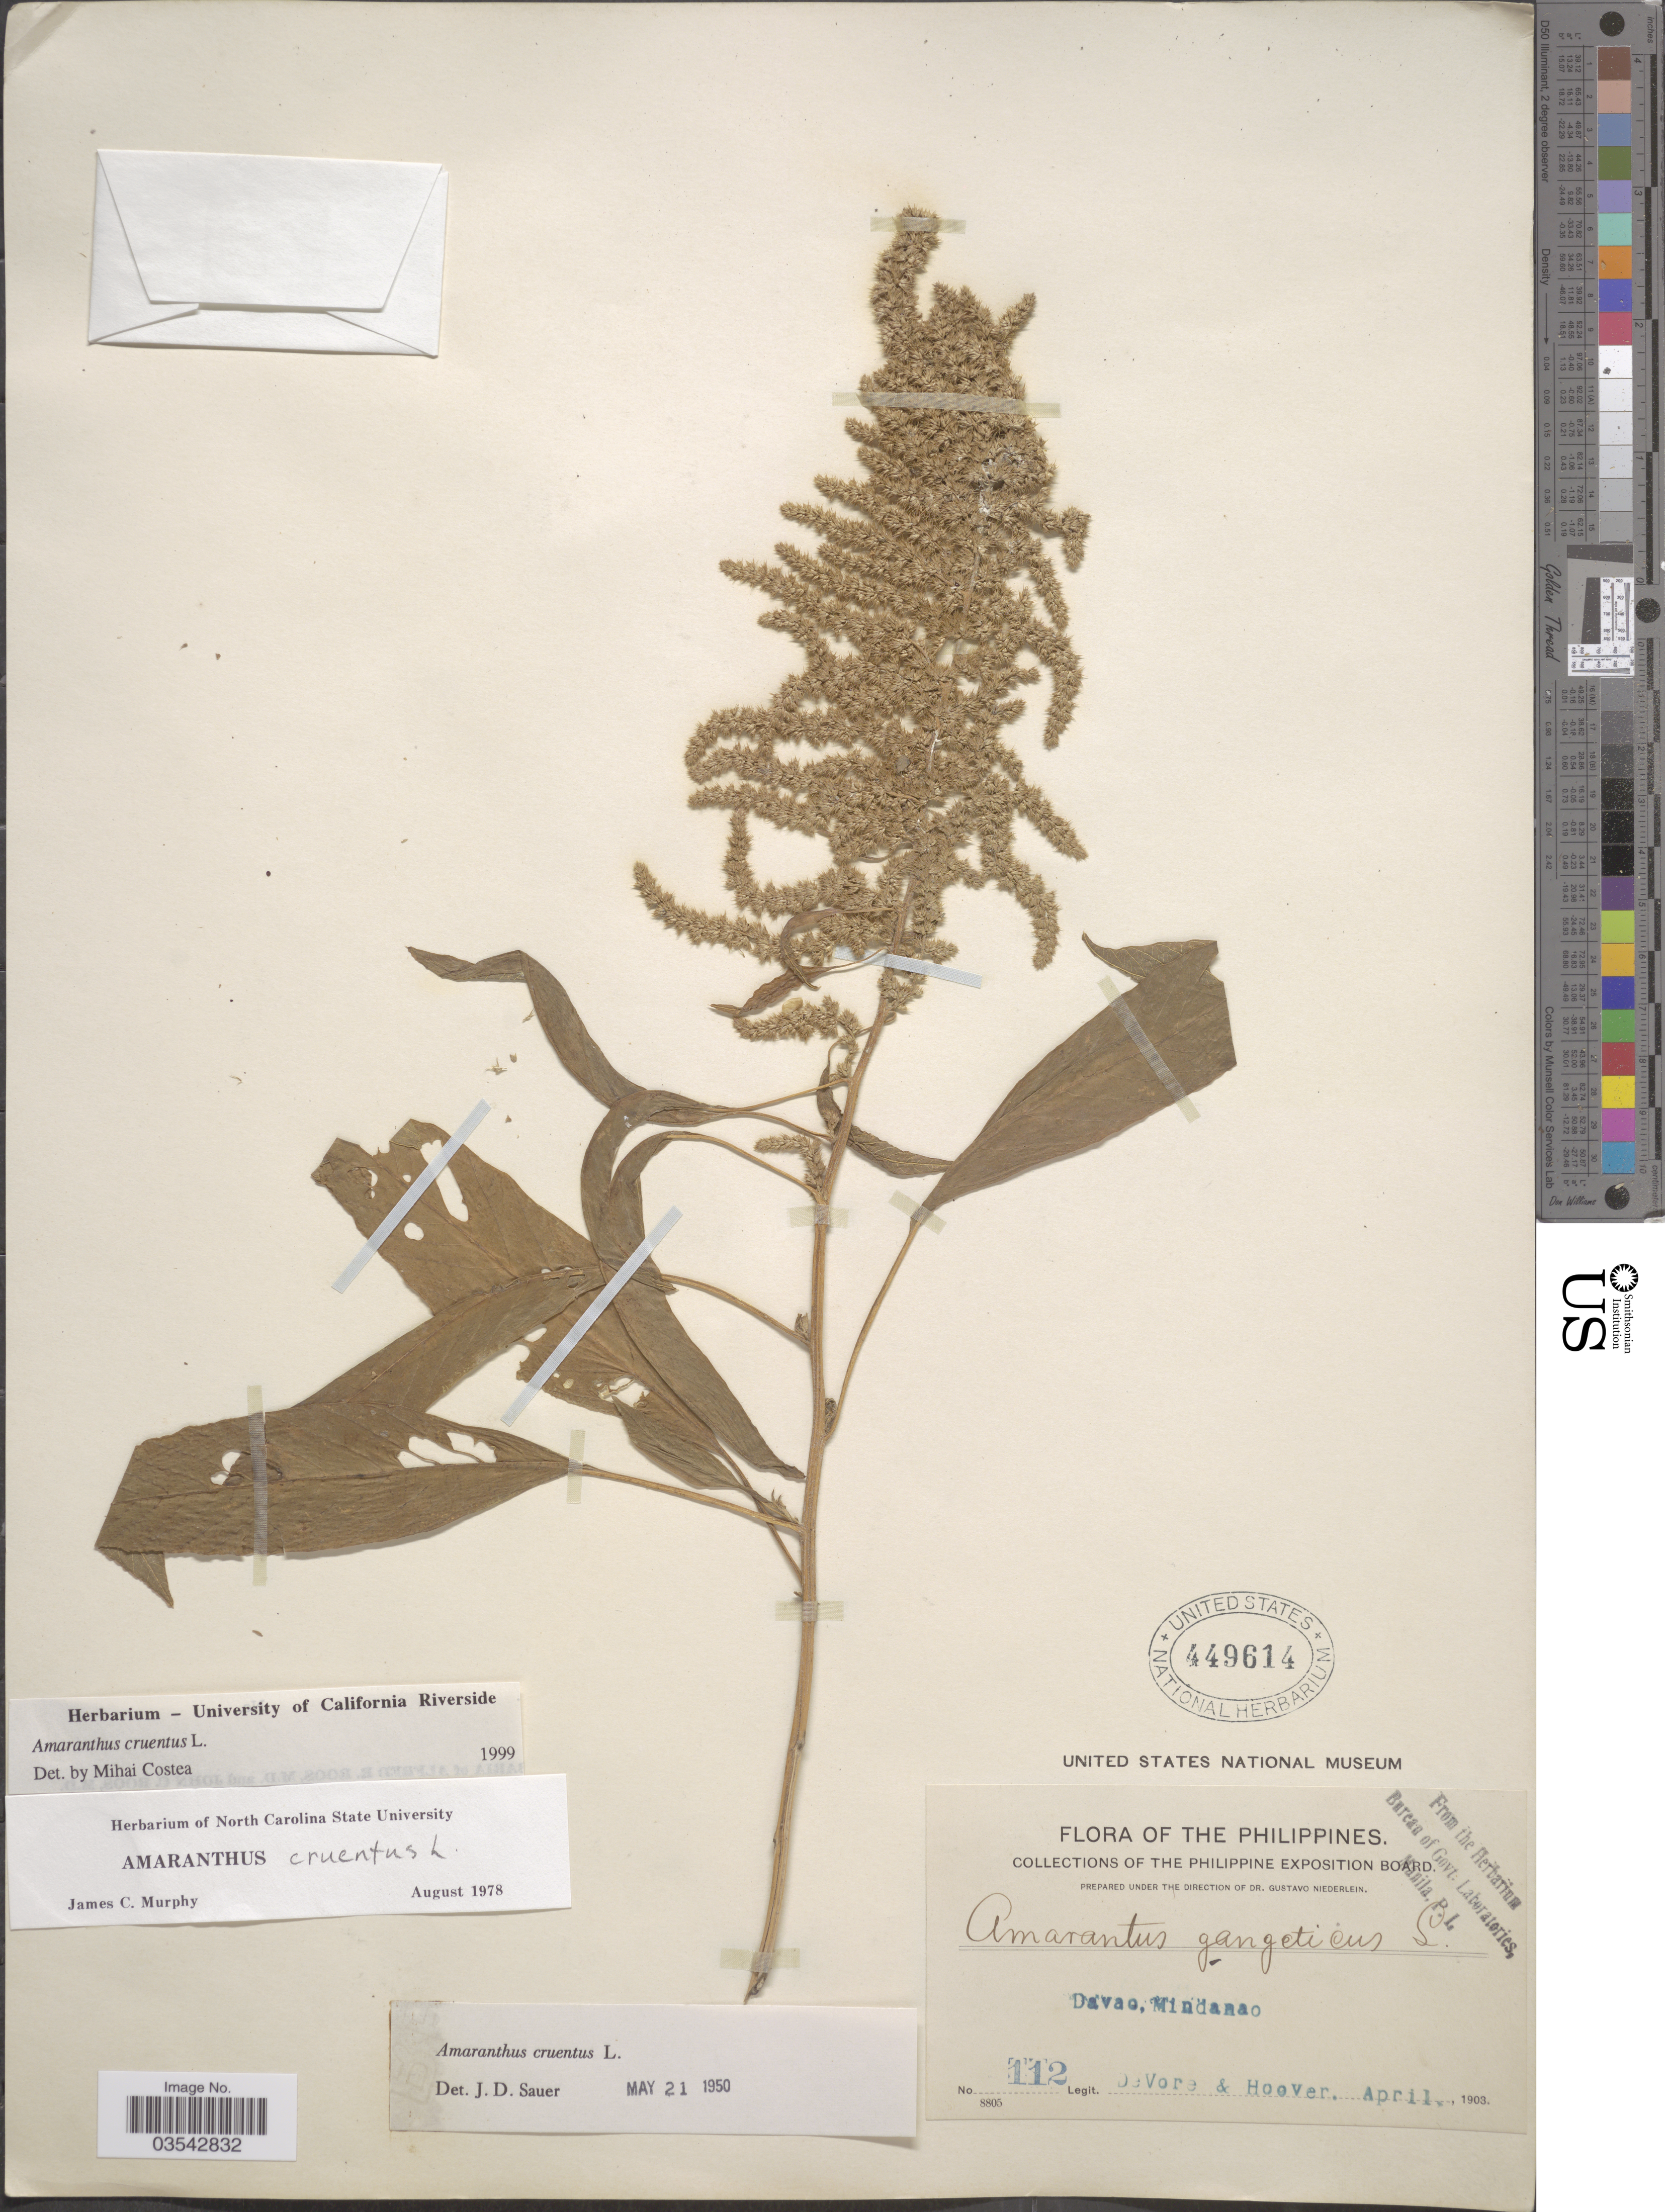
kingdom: Plantae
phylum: Tracheophyta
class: Magnoliopsida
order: Caryophyllales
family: Amaranthaceae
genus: Amaranthus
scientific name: Amaranthus cruentus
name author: L.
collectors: B. F. DeVore & -- Hoover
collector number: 112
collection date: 1903-04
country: Philippines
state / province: Davao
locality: Mindanao.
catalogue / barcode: US 449614